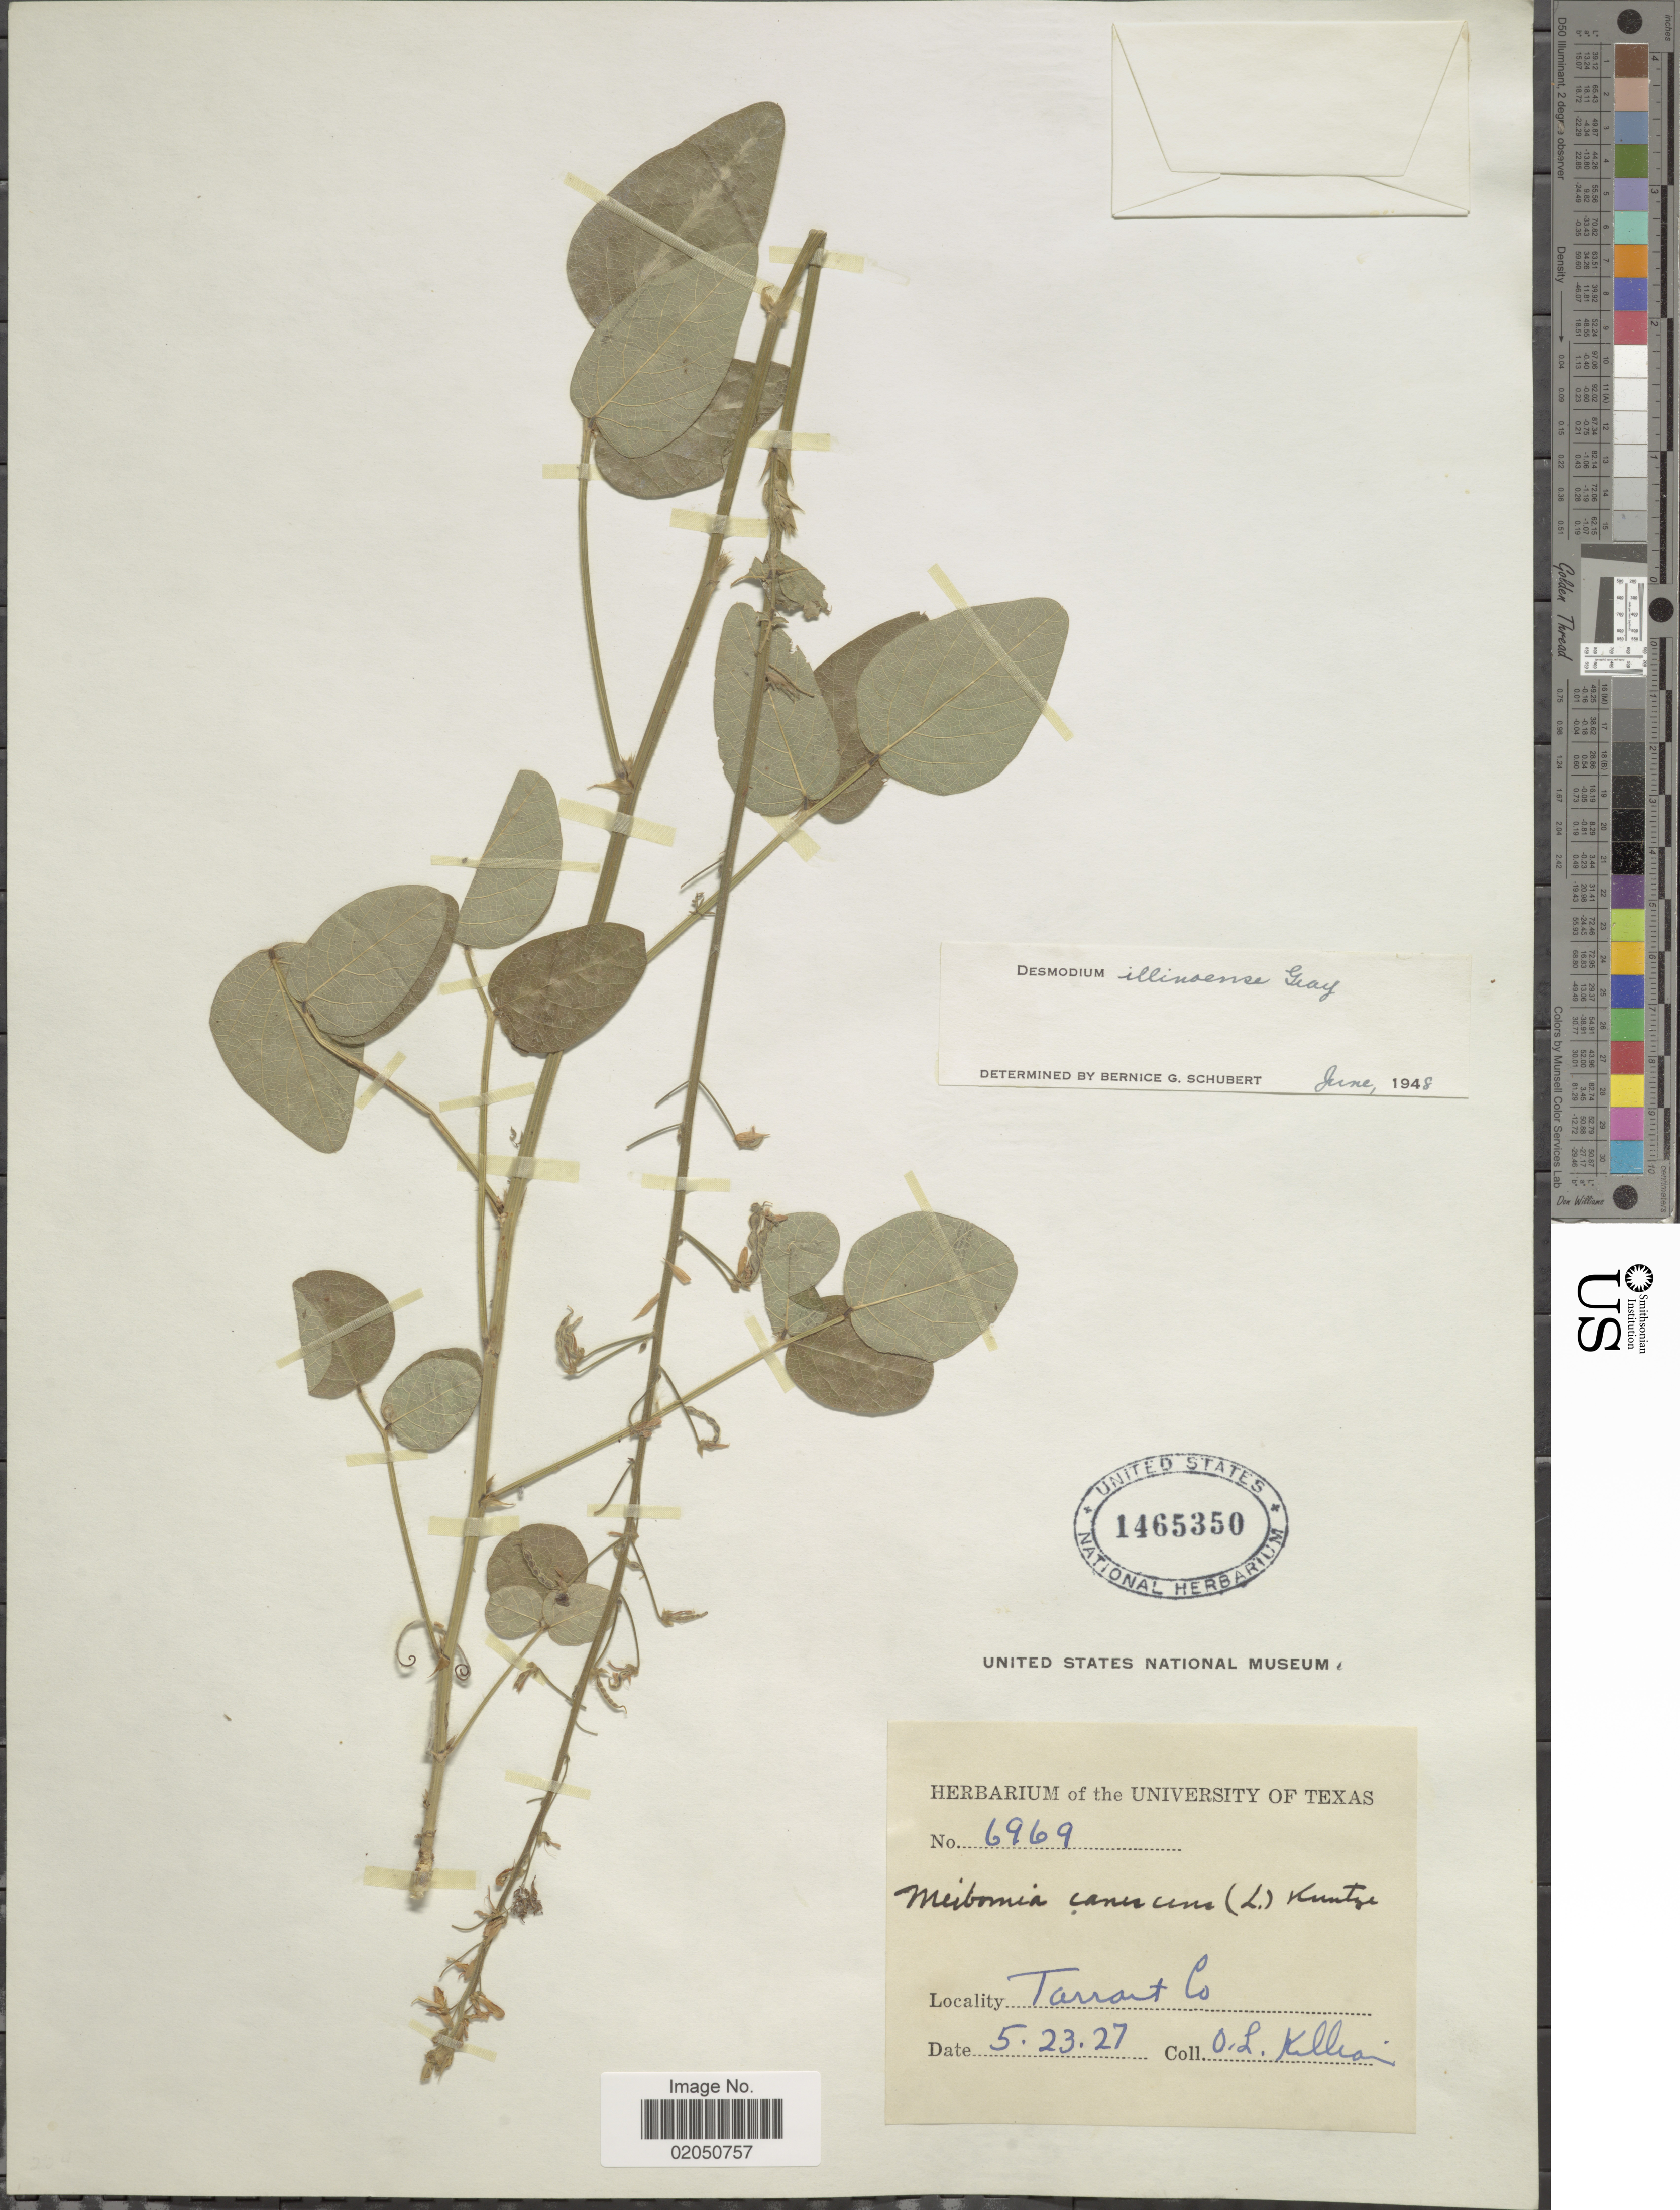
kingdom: Plantae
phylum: Tracheophyta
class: Magnoliopsida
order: Fabales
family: Fabaceae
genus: Desmodium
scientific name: Desmodium illinoense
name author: A. Gray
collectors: O. Killian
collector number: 6969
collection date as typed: Transcribed d/m/y: 23/5/27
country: United States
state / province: Texas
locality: Tarrant Co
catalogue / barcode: US 1465350